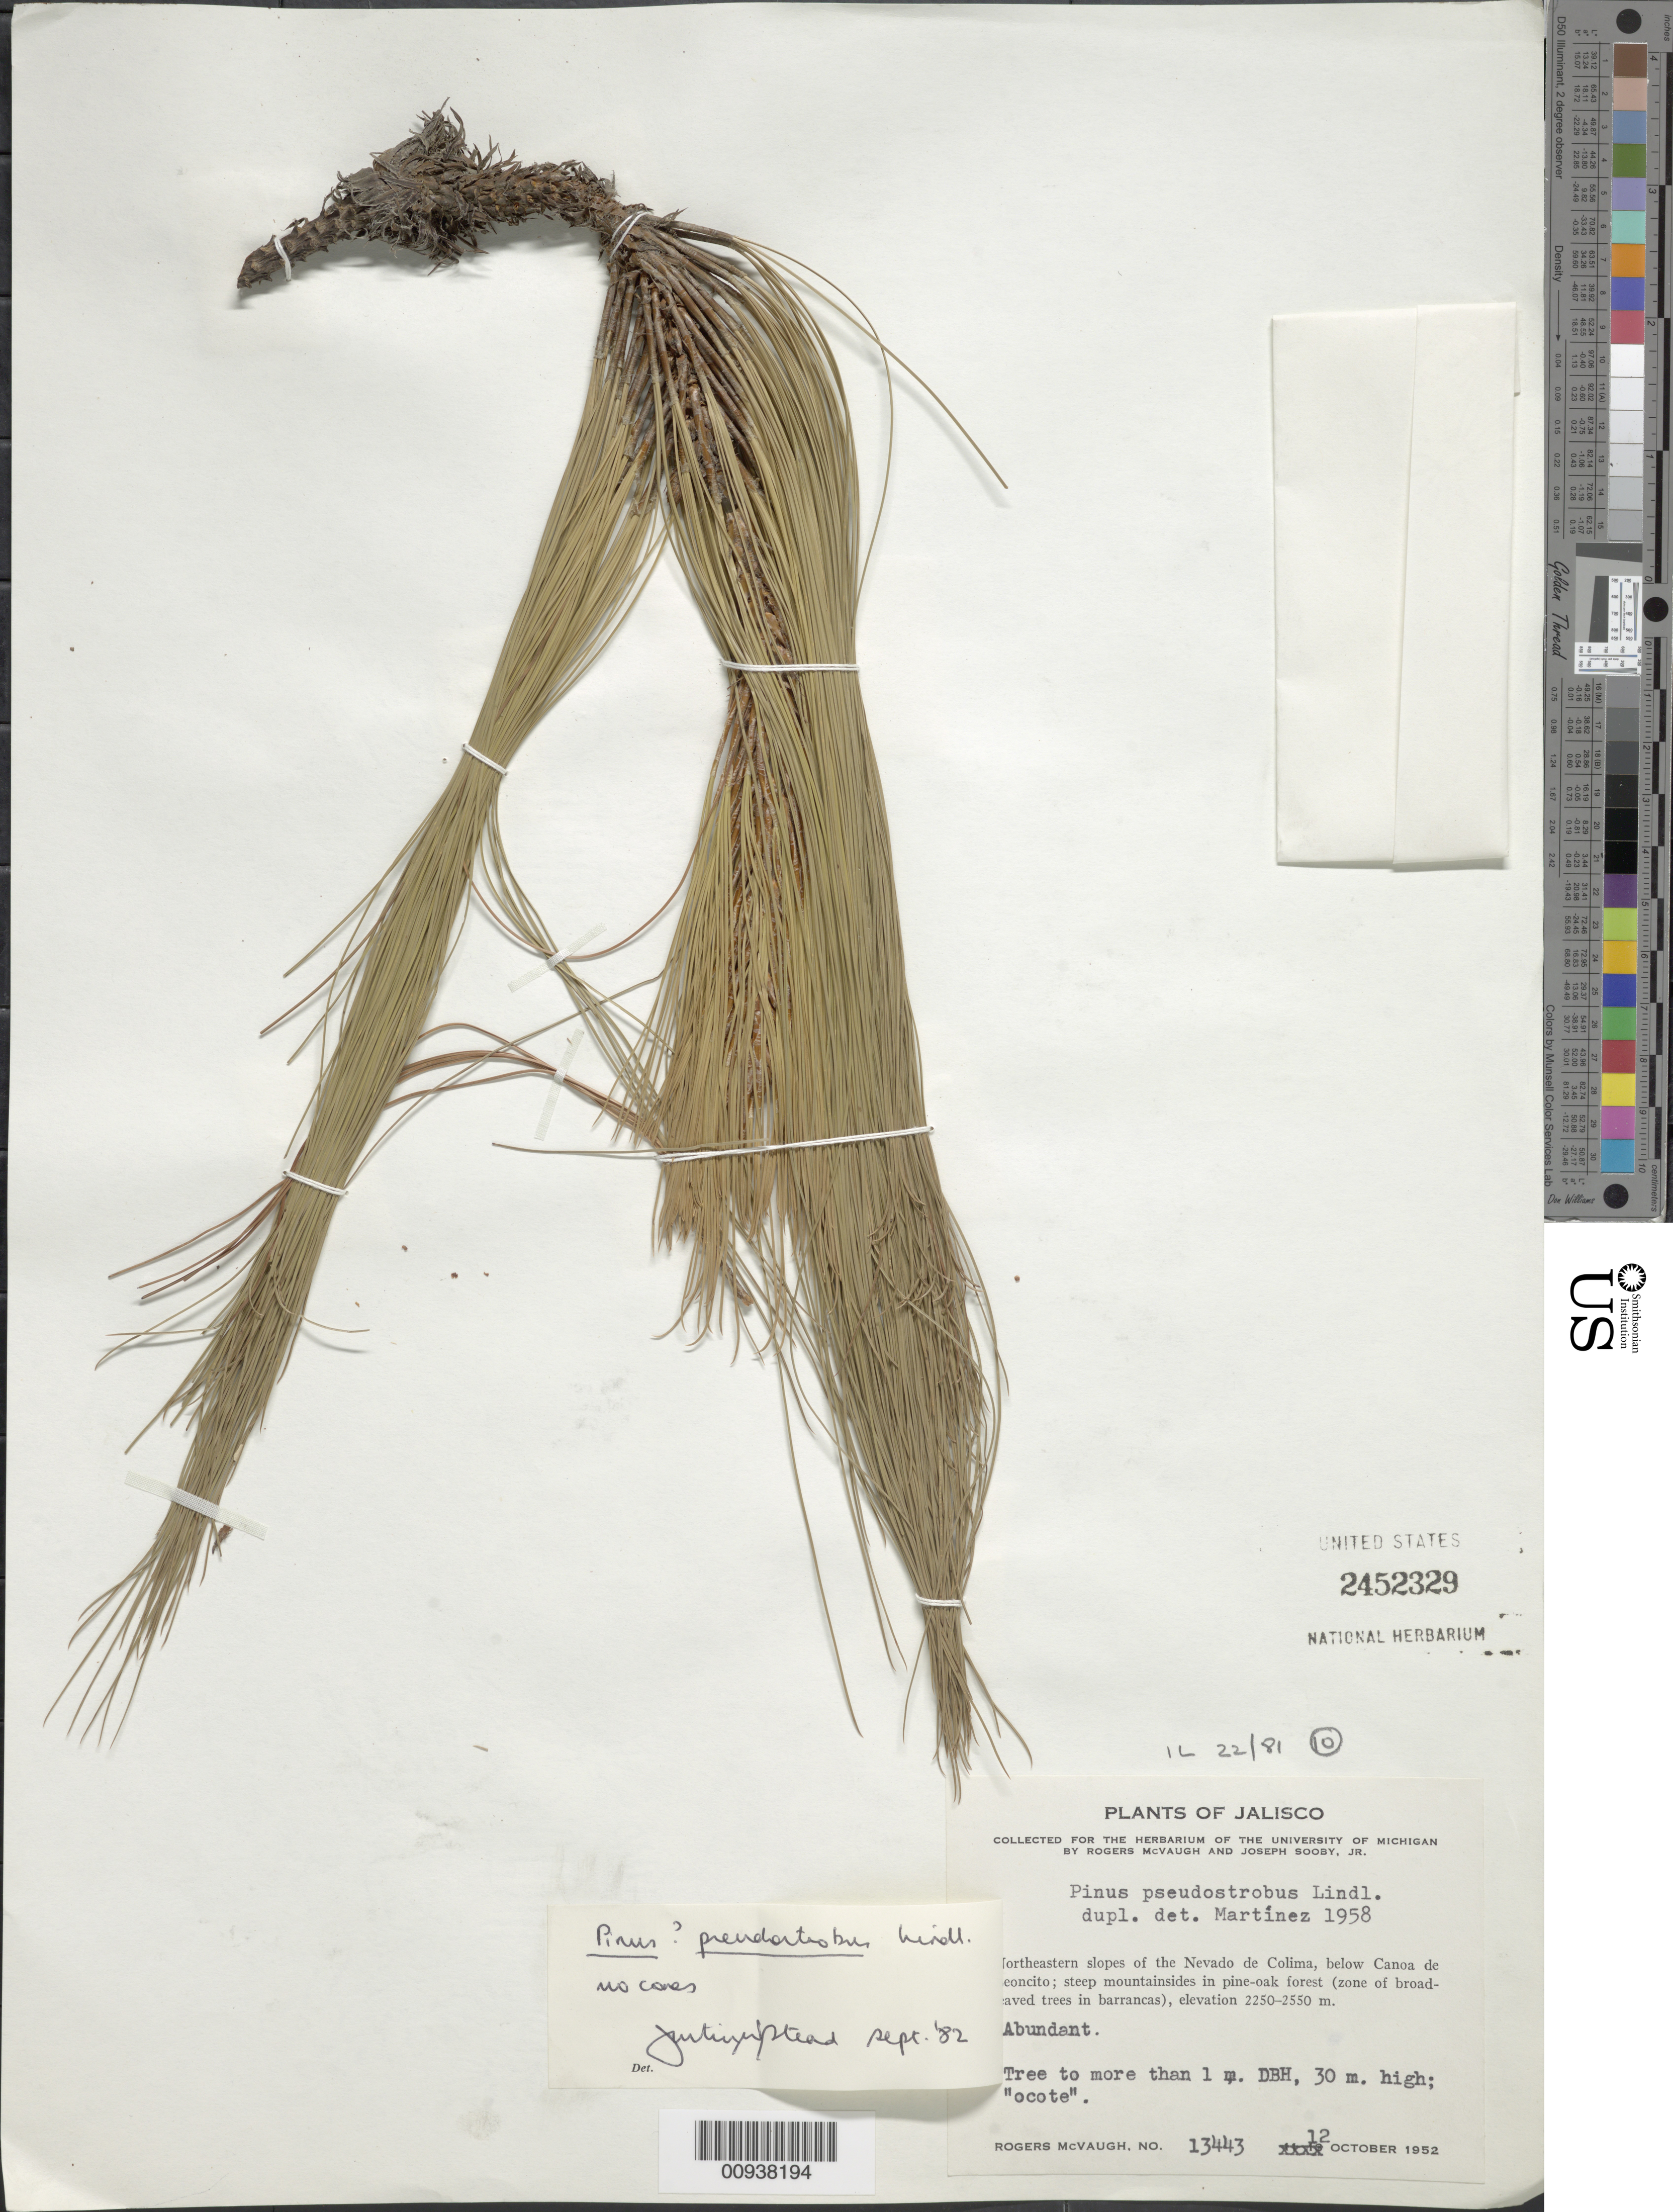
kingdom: Plantae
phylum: Tracheophyta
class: Pinopsida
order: Pinales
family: Pinaceae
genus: Pinus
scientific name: Pinus pseudostrobus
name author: Lindl.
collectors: R. McVaugh & J. Sooby Jr.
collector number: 13443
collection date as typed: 12 Oct 1952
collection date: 1952-10-12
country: Mexico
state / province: Jalisco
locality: Northeastern slopes of the Nevado de Colima, below Canoa de Leoncito.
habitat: Steep mountainsides in pine-oak forest (zone of broad-leaved trees in barrancas).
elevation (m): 2550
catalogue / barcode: US 2452329